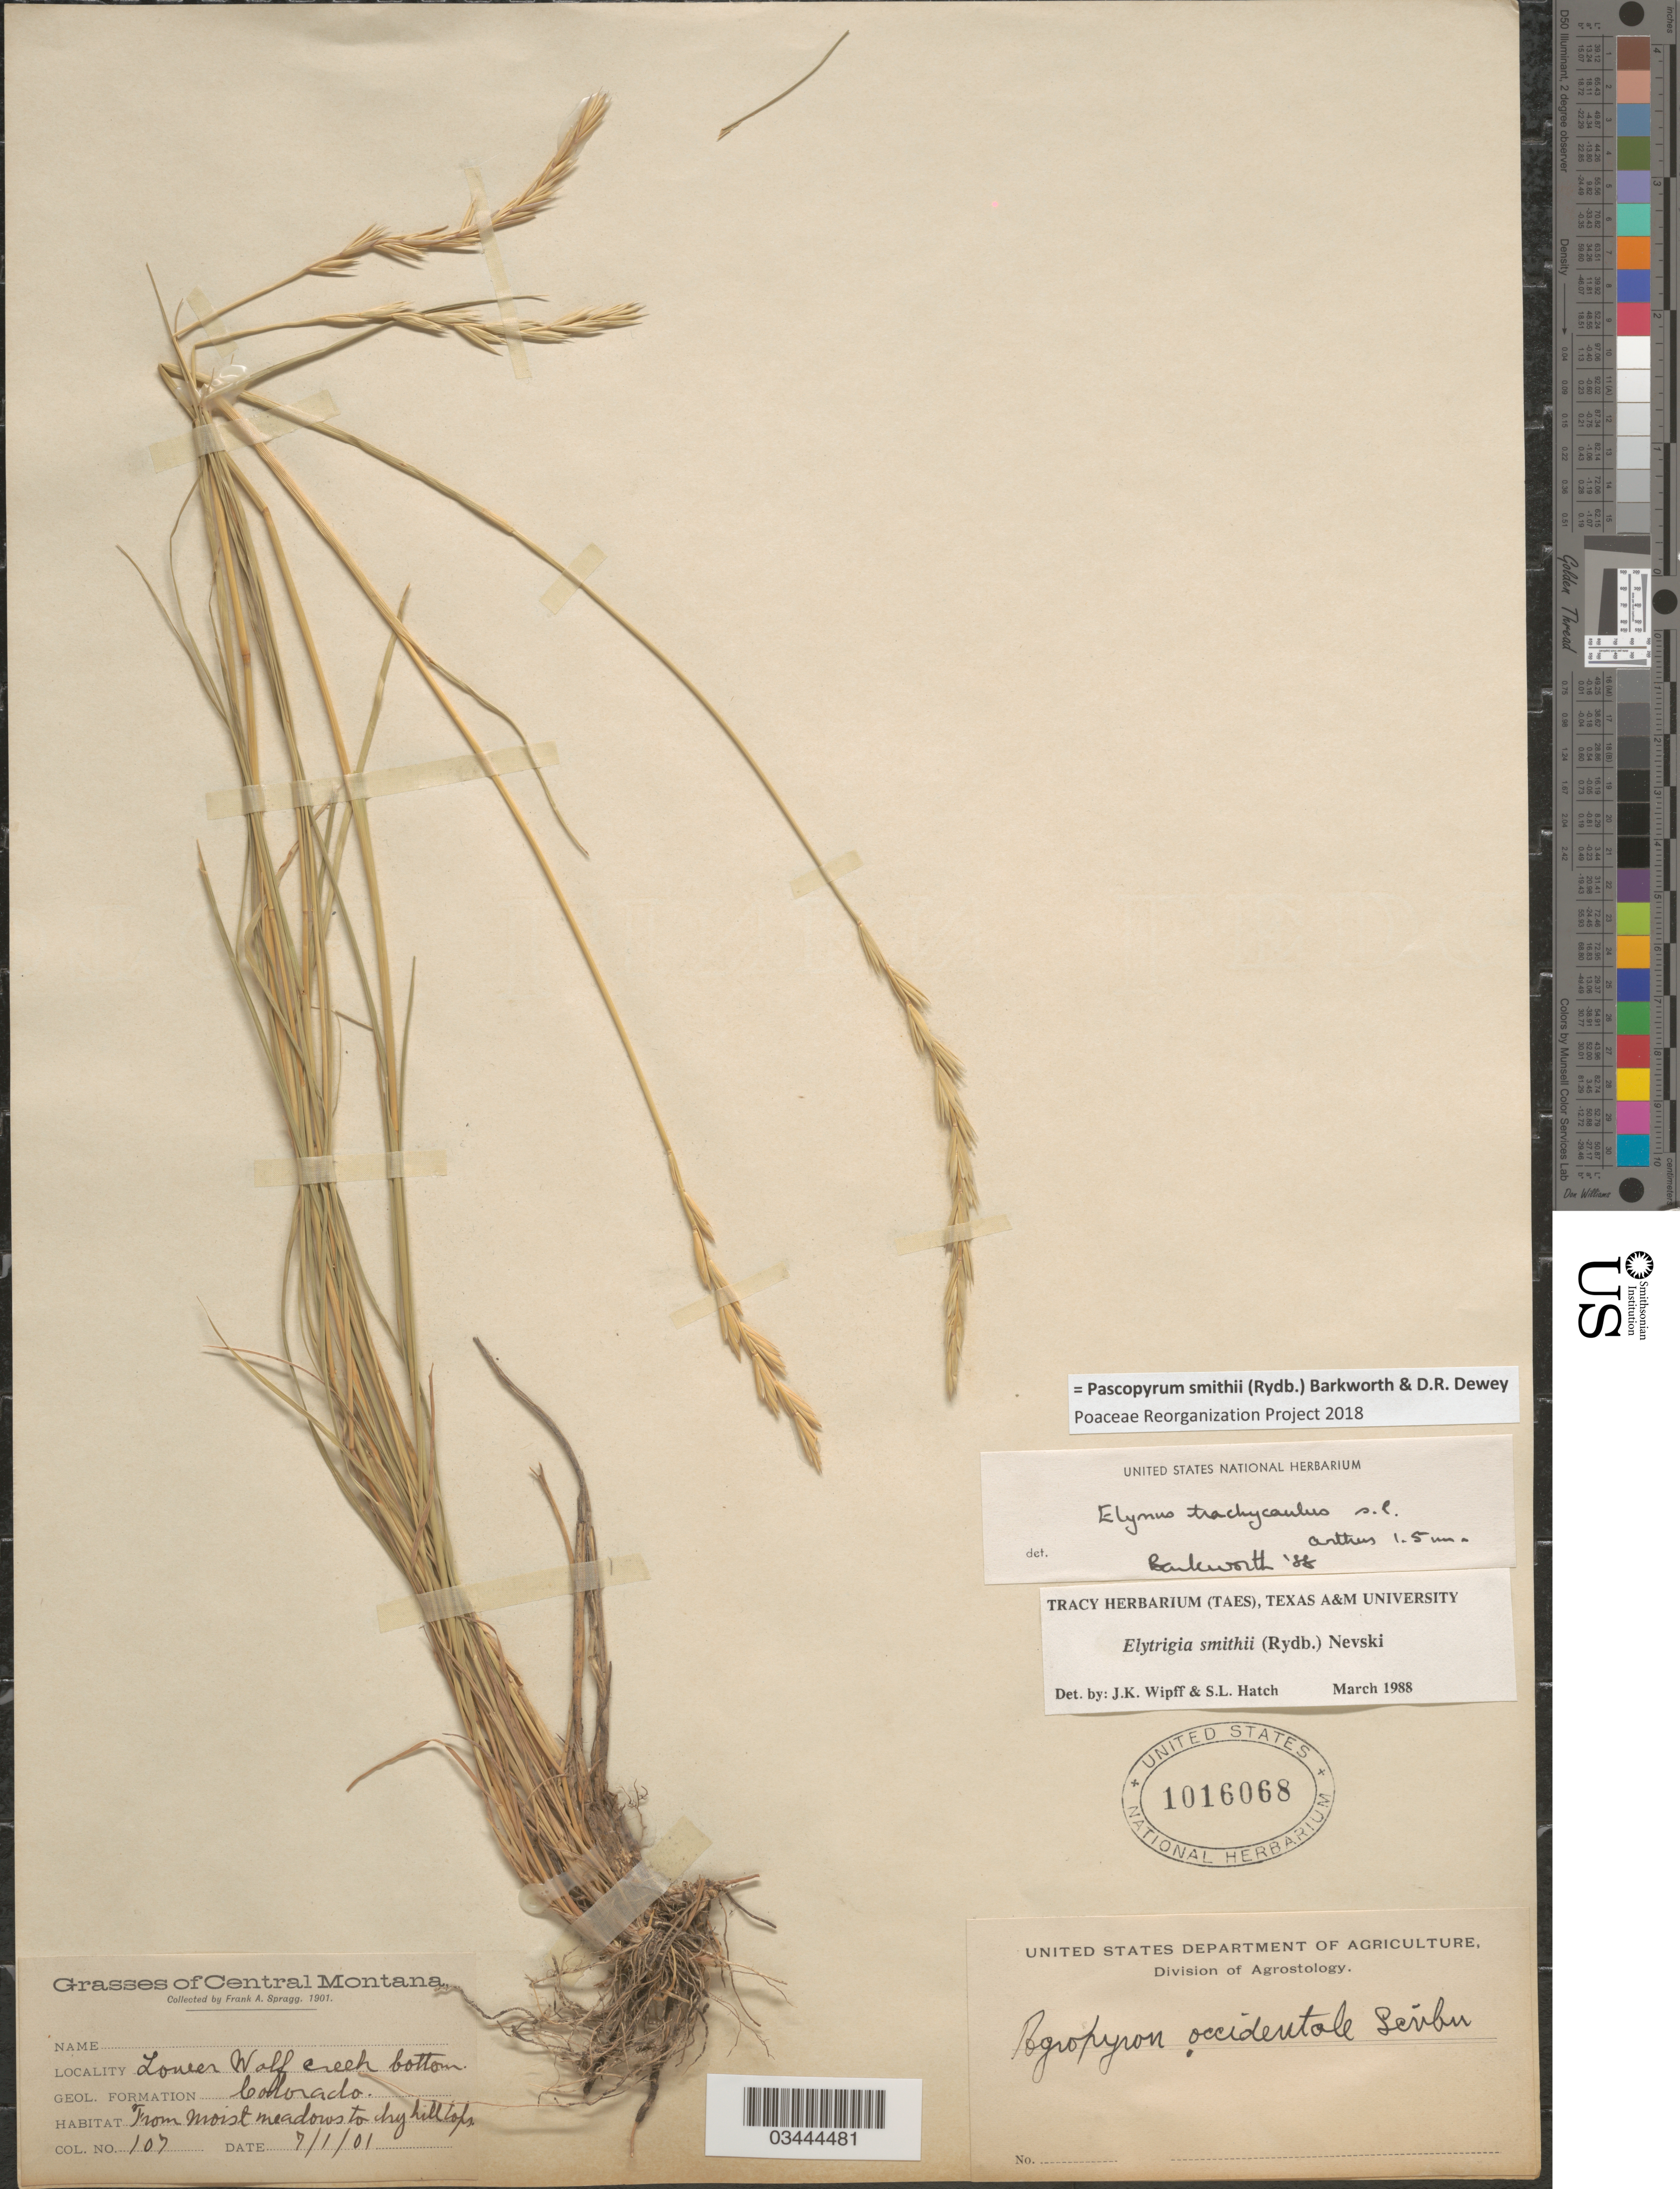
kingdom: Plantae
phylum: Tracheophyta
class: Liliopsida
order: Poales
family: Poaceae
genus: Pascopyrum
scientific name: Pascopyrum smithii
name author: (Rydb.) Barkworth & Dewey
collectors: F. Spragg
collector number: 107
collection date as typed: Transcribed d/m/y: 1/7/1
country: United States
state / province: Montana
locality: Central Montana. Lower Wolf creek bottom. Geol. Formation Colorado. Moist meadows to dry hilltops.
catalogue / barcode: US 1016068